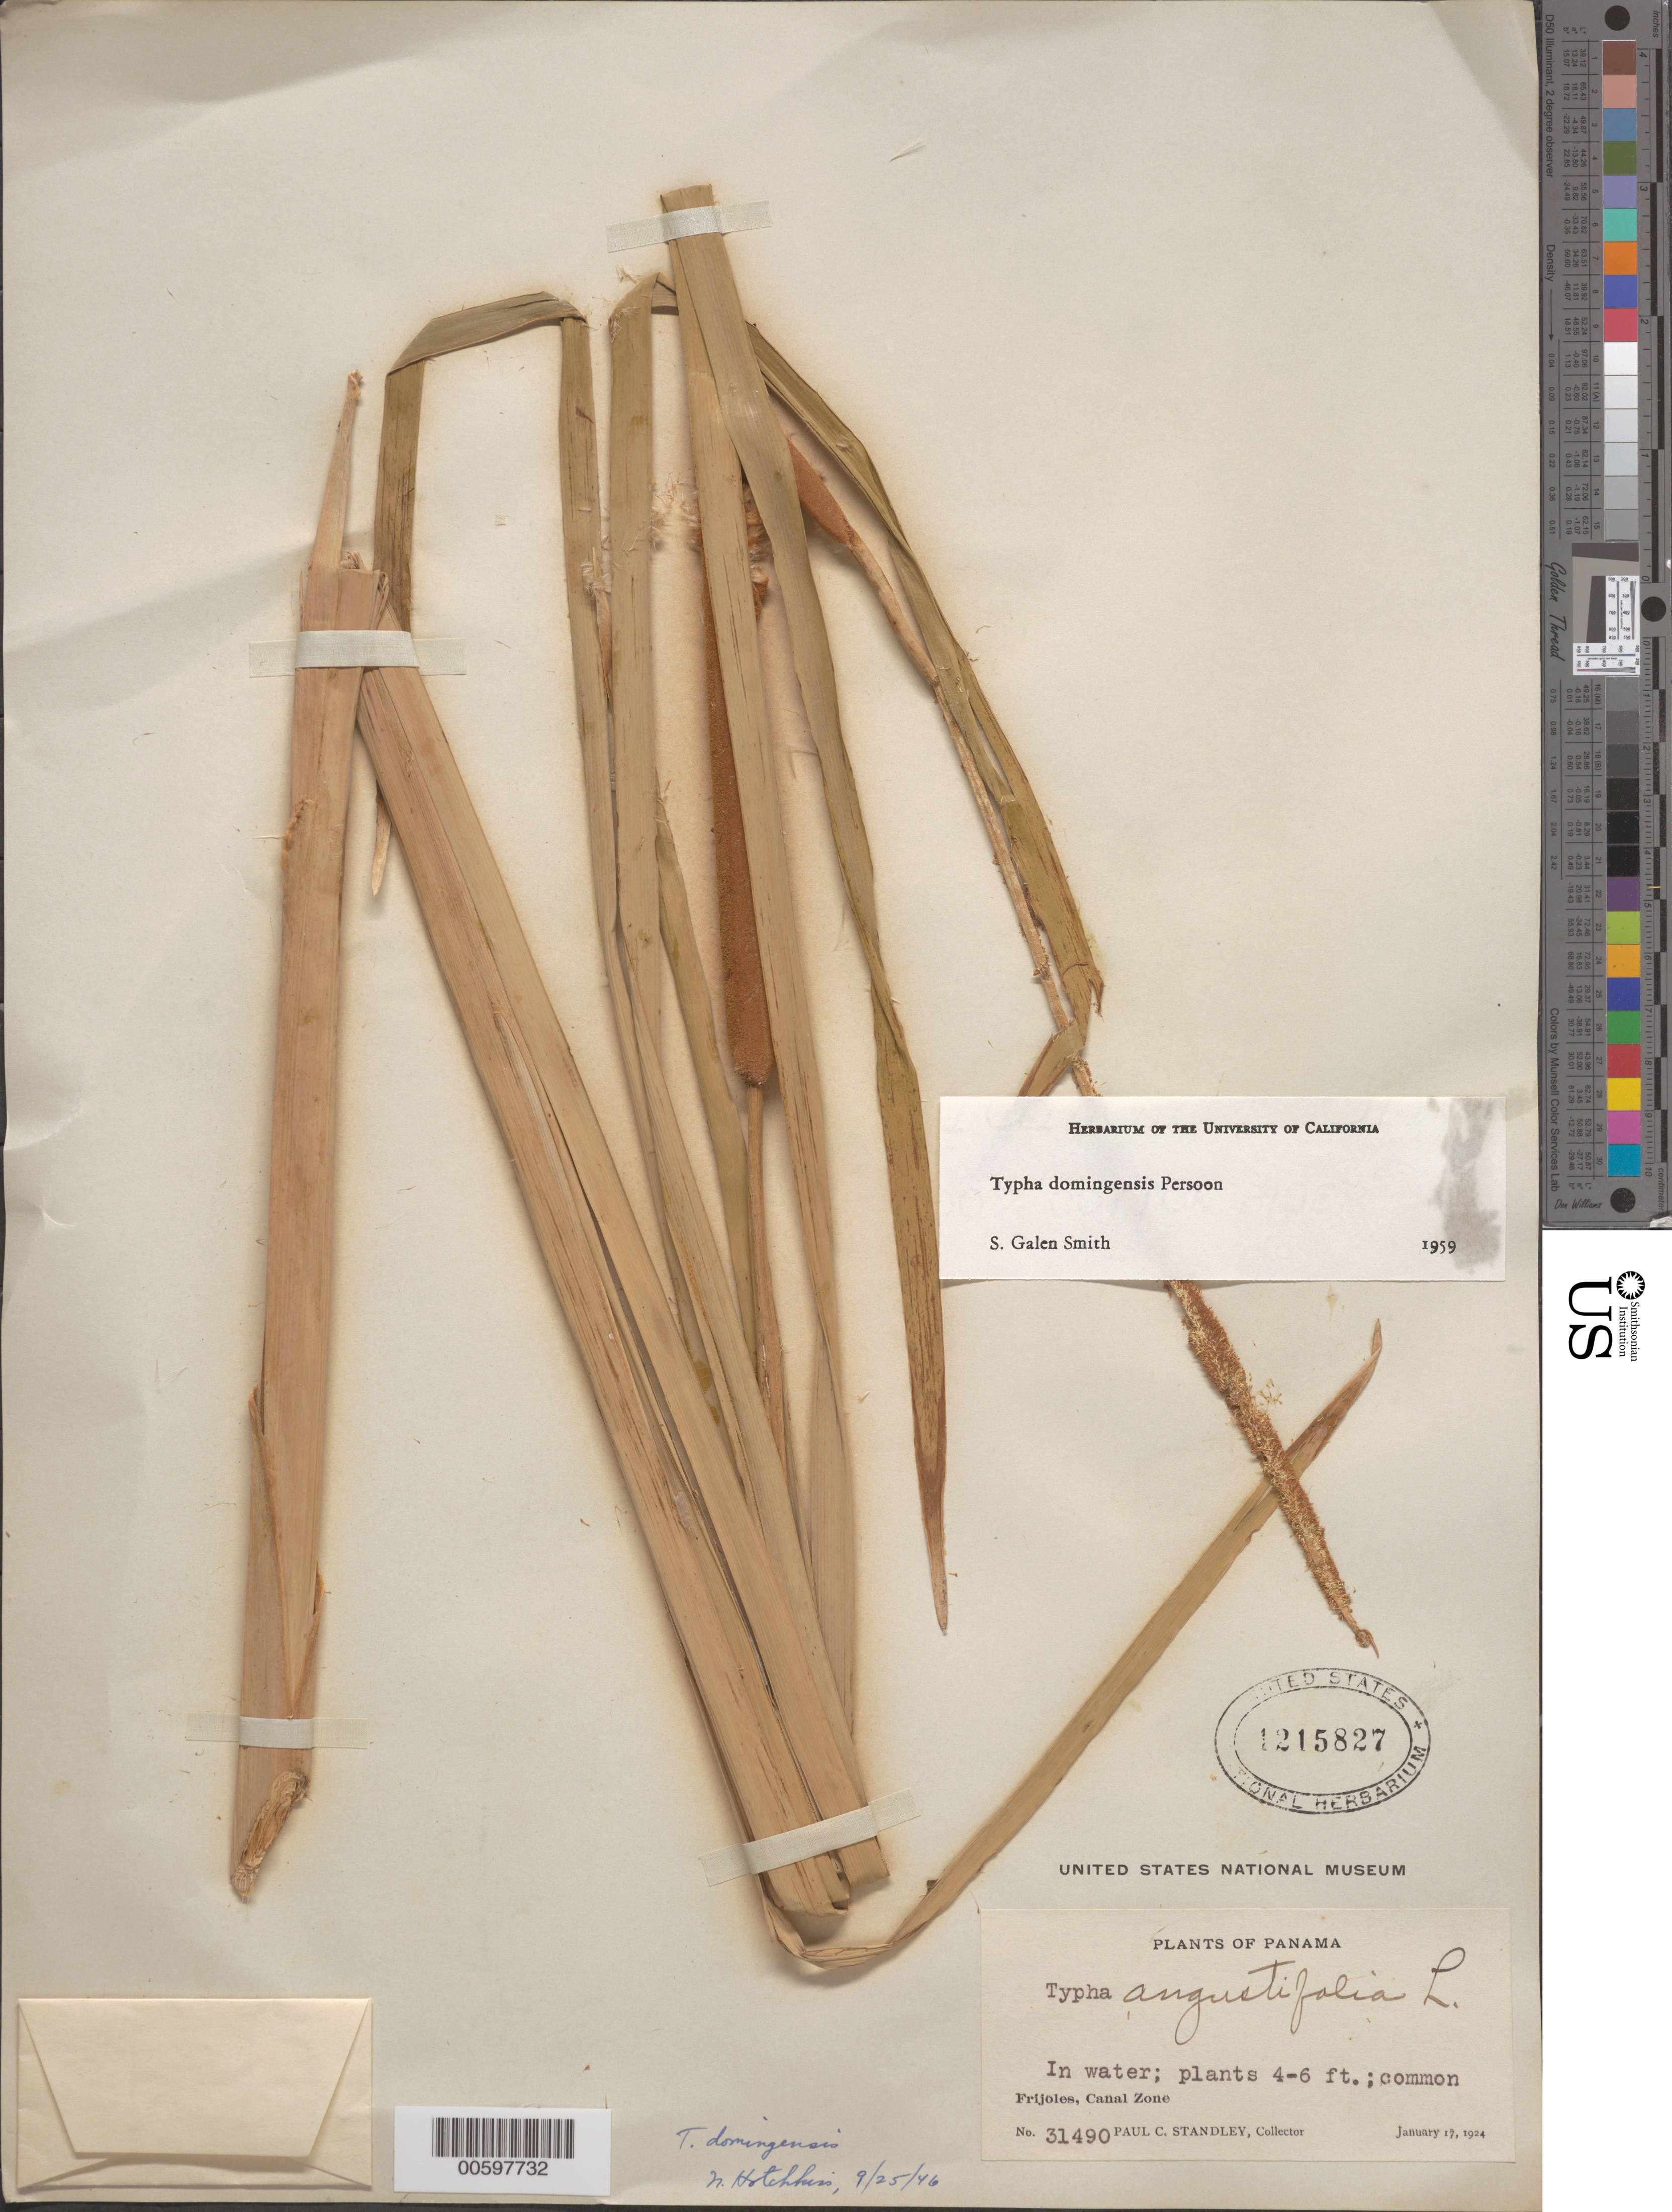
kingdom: Plantae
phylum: Tracheophyta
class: Liliopsida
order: Poales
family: Typhaceae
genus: Typha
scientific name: Typha domingensis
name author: Pers.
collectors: P. C. Standley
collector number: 31490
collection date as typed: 17 Jan 1924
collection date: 1924-01-17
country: Panama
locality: Frijoles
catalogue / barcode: US 1215827